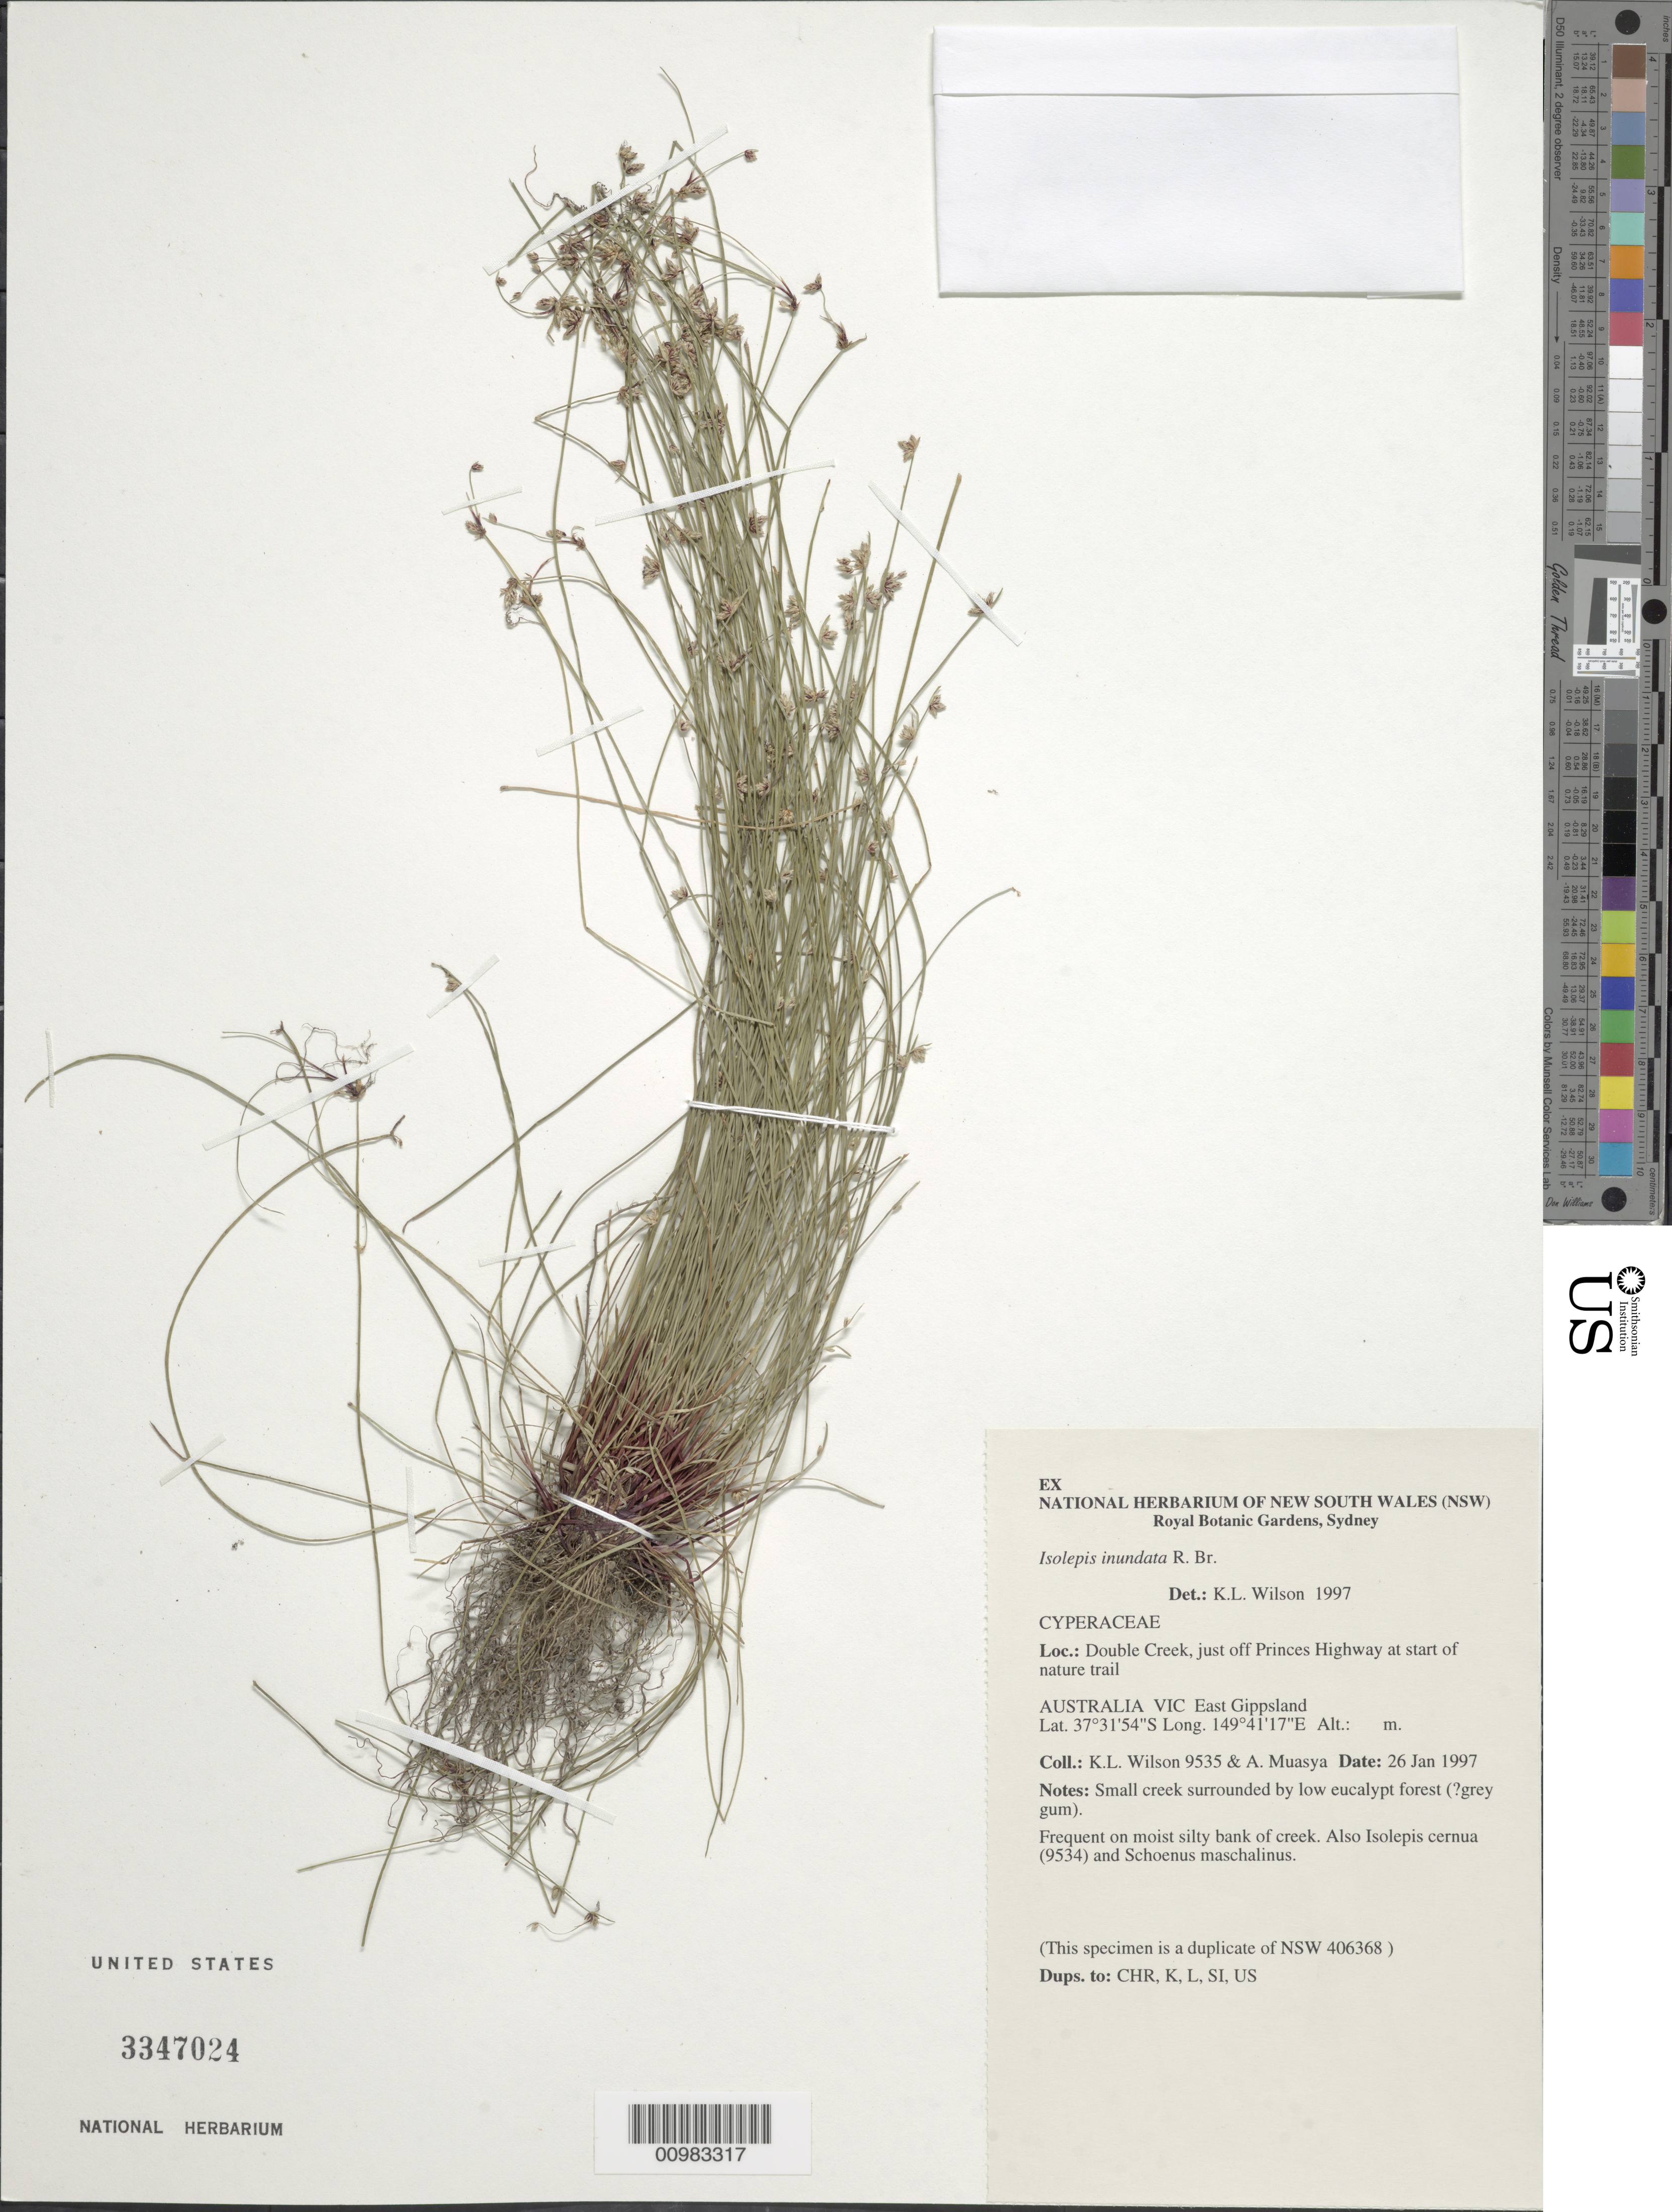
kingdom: Plantae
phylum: Tracheophyta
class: Liliopsida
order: Poales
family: Cyperaceae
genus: Isolepis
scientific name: Isolepis inundata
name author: R. Br.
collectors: A. Muasya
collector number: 9535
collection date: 1997-01-26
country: Australia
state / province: Victoria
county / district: East Gippsland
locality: Double Creek, just off Princes Highway at start of nature trail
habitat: Small creek surrounded by low eucalypt forest (?grey gum).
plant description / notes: (record contributed by HISPID)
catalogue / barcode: US 3347024